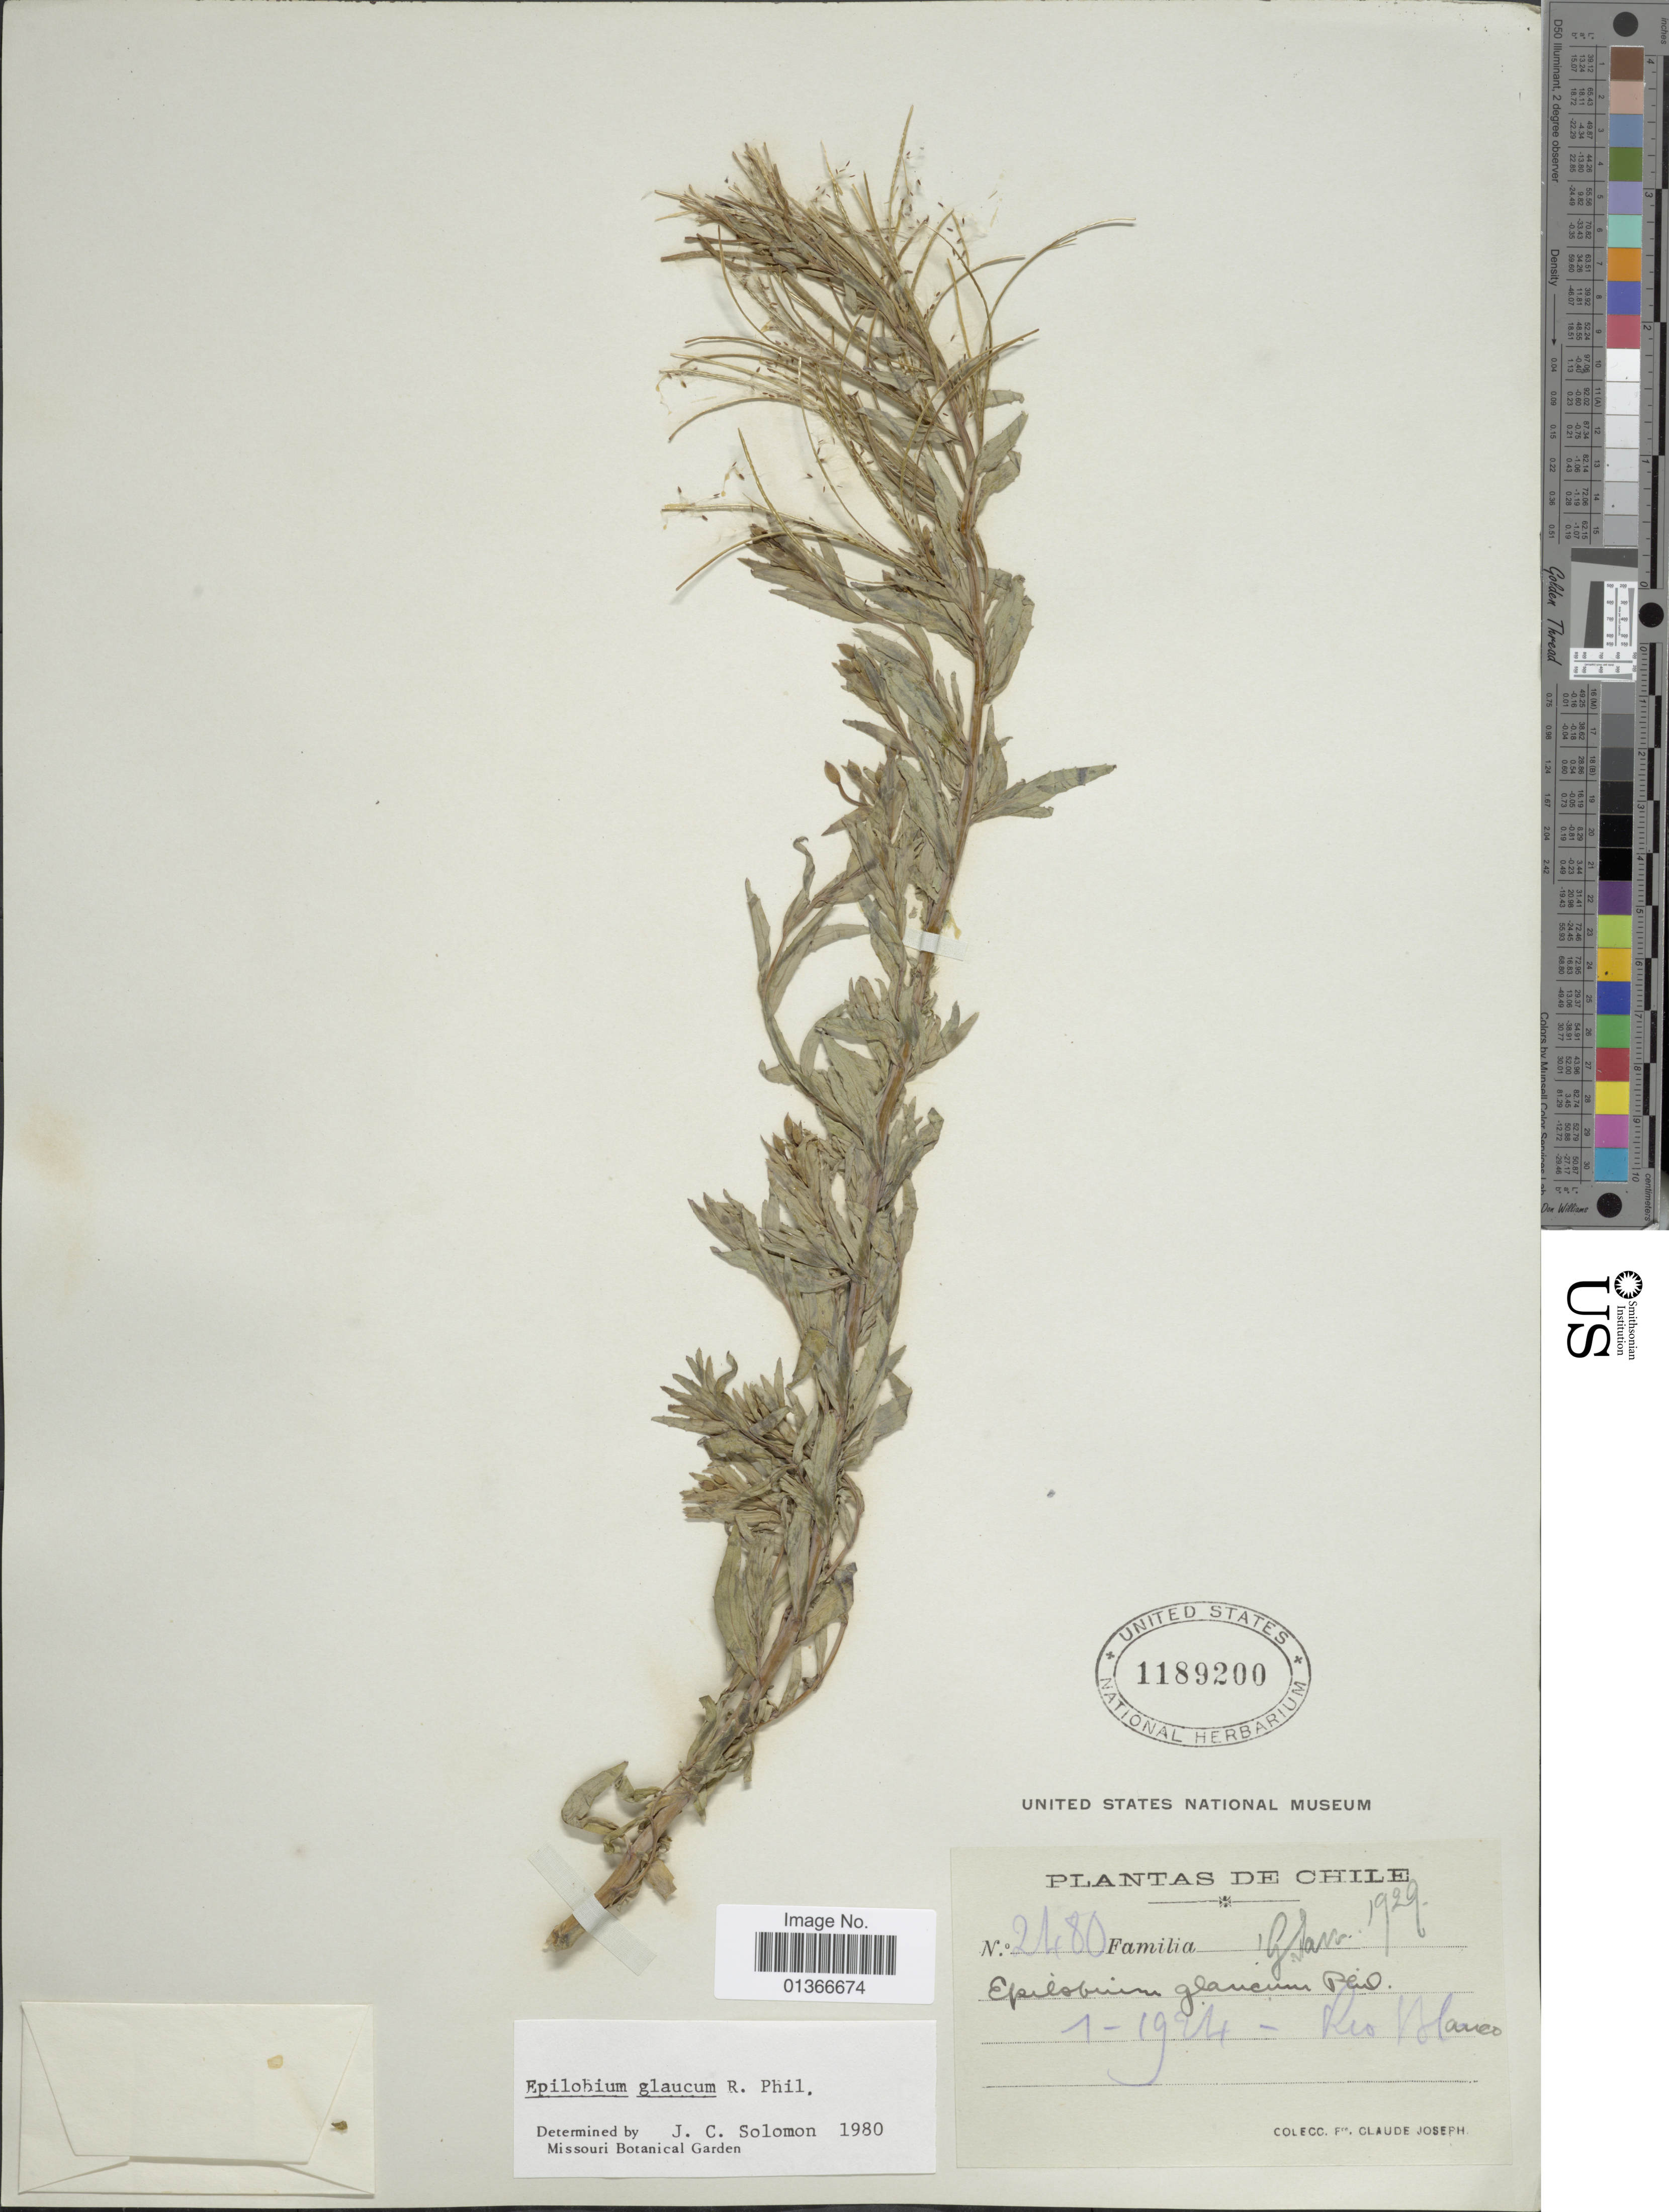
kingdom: Plantae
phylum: Tracheophyta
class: Magnoliopsida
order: Myrtales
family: Onagraceae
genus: Epilobium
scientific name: Epilobium glaucum Howell, nom. illeg.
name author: Howell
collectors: Bro. Claude-Joseph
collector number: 2480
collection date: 1924-01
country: Chile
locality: Rio Blanco.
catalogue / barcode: US 1189200